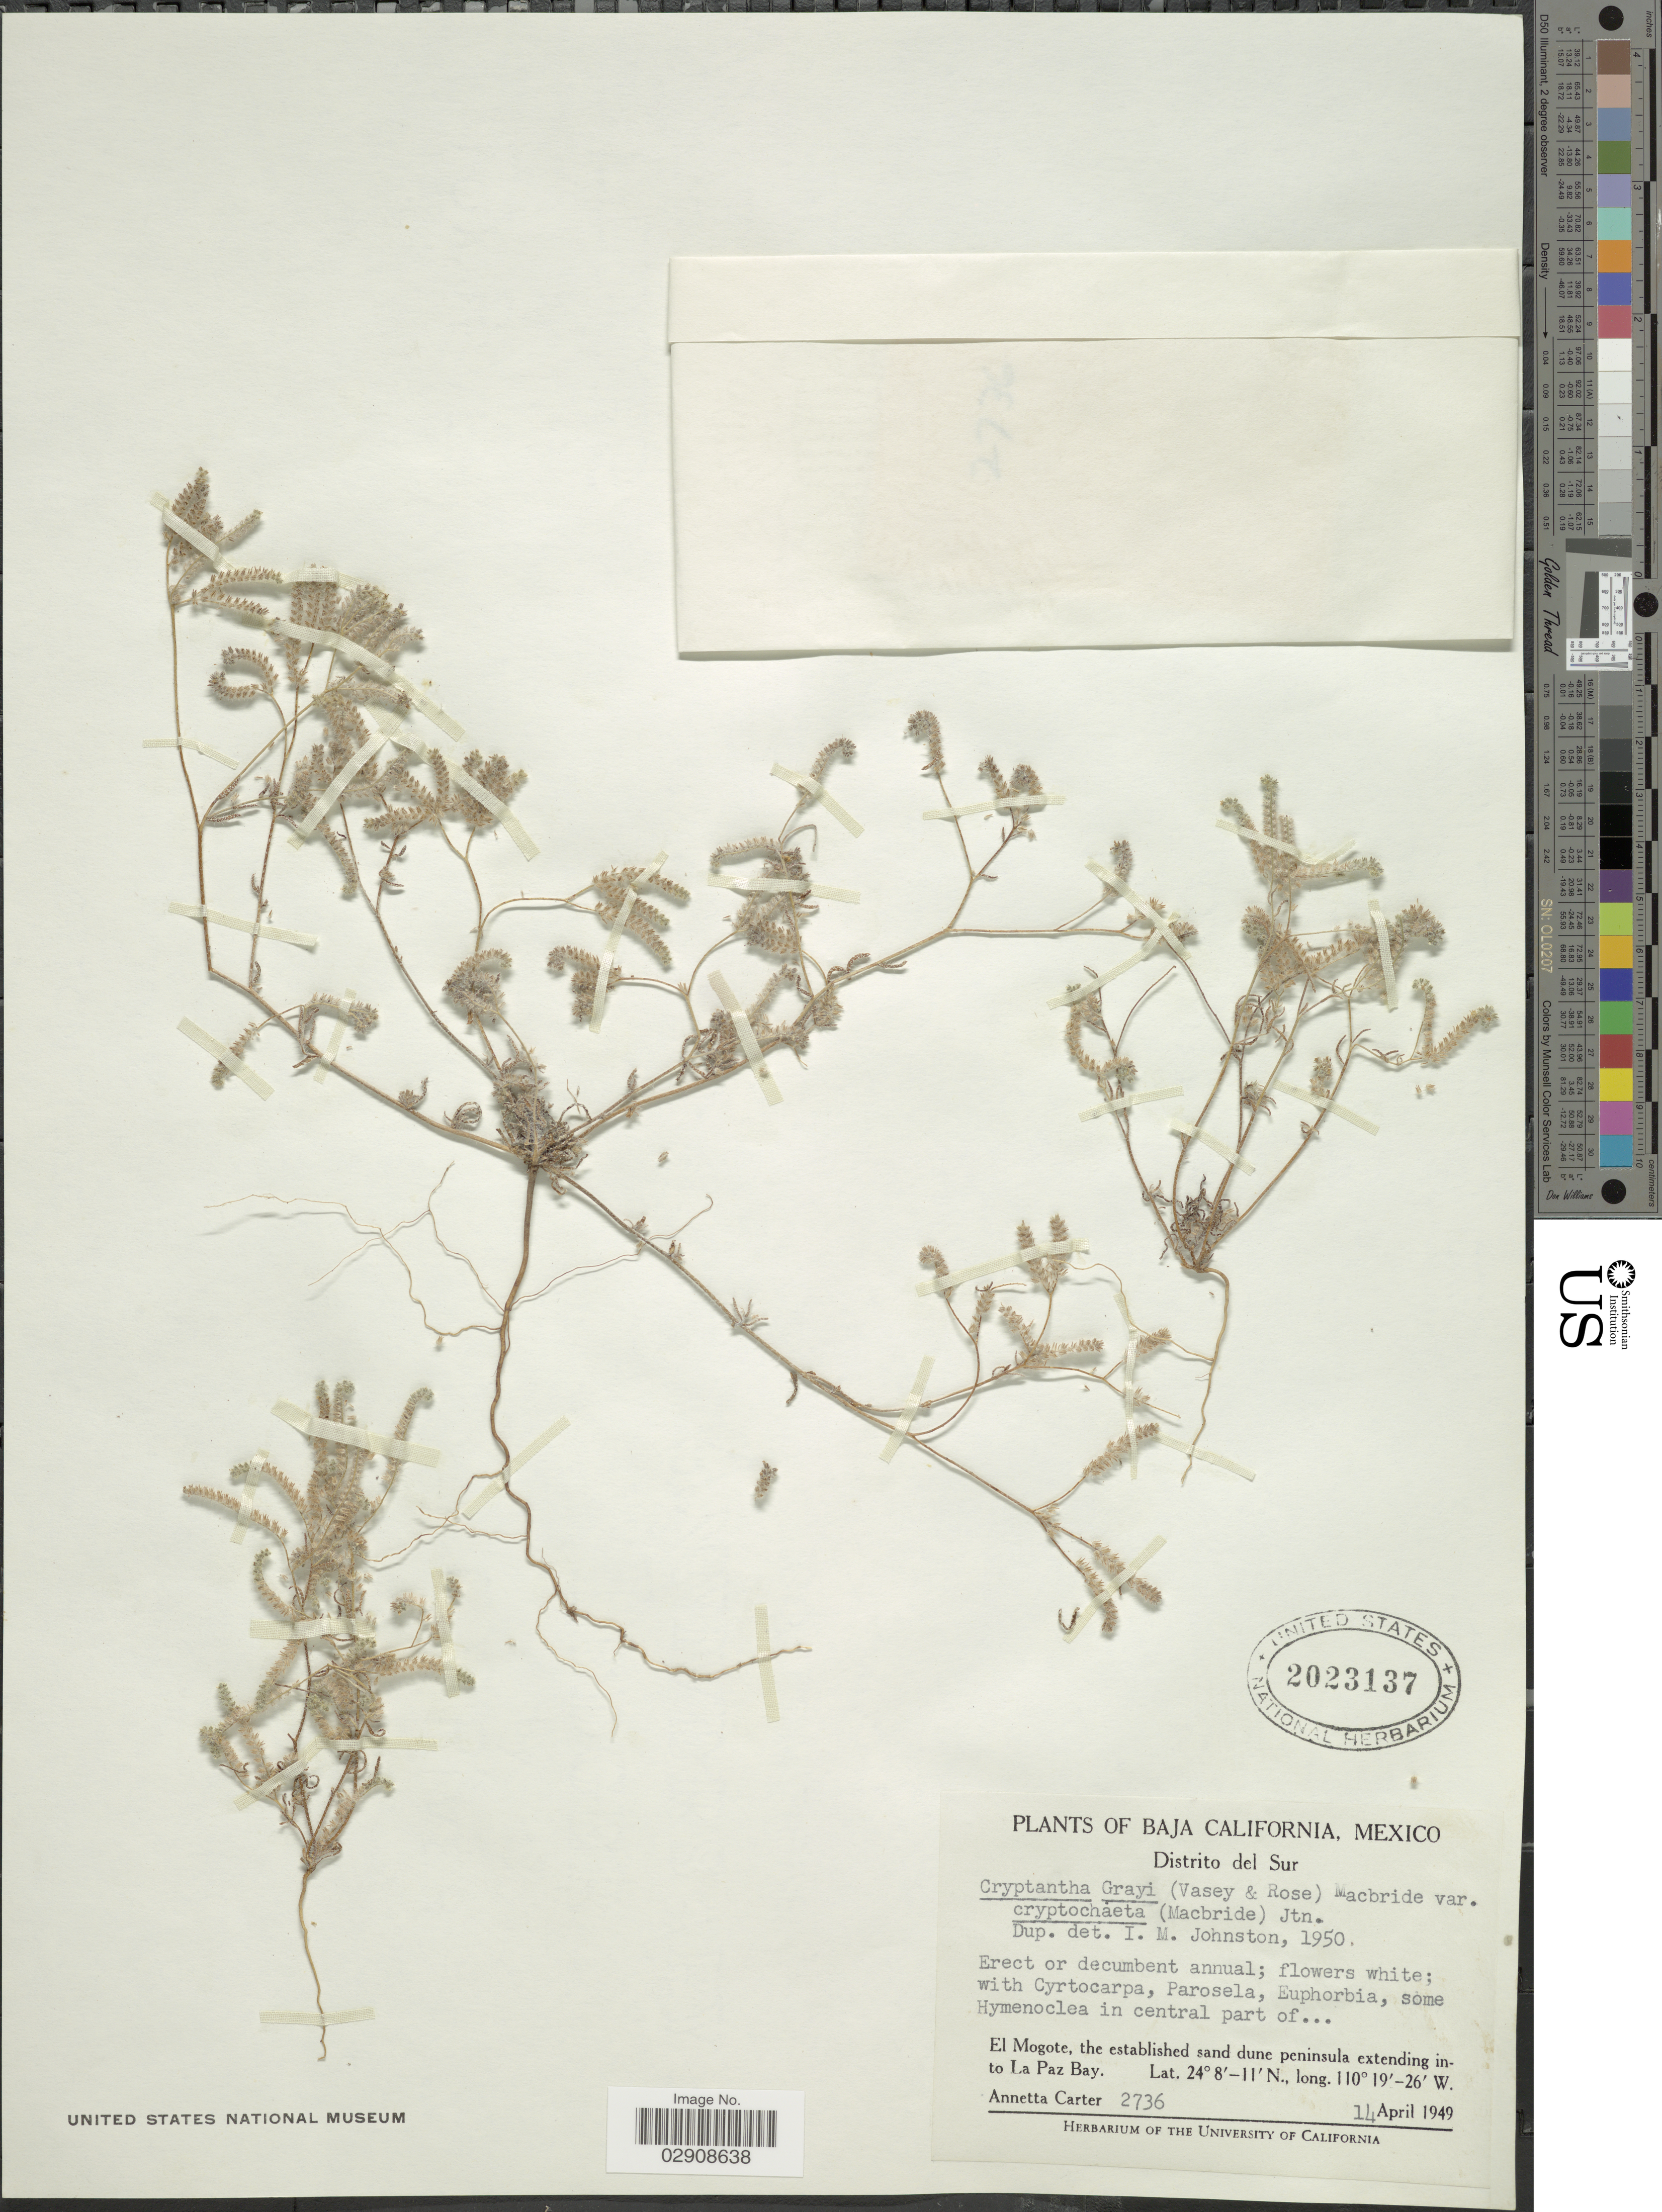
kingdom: Plantae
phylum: Tracheophyta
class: Magnoliopsida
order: Boraginales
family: Boraginaceae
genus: Cryptantha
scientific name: Cryptantha grayi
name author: (Vasey &) J.F. Macbr.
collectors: A. Carter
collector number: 2736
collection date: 1949-04-14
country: Mexico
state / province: Baja California Sur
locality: Distrito del Sur. El Mogote, the established sand dune peninsula extending into La Paz Bay.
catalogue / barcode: US 2023137